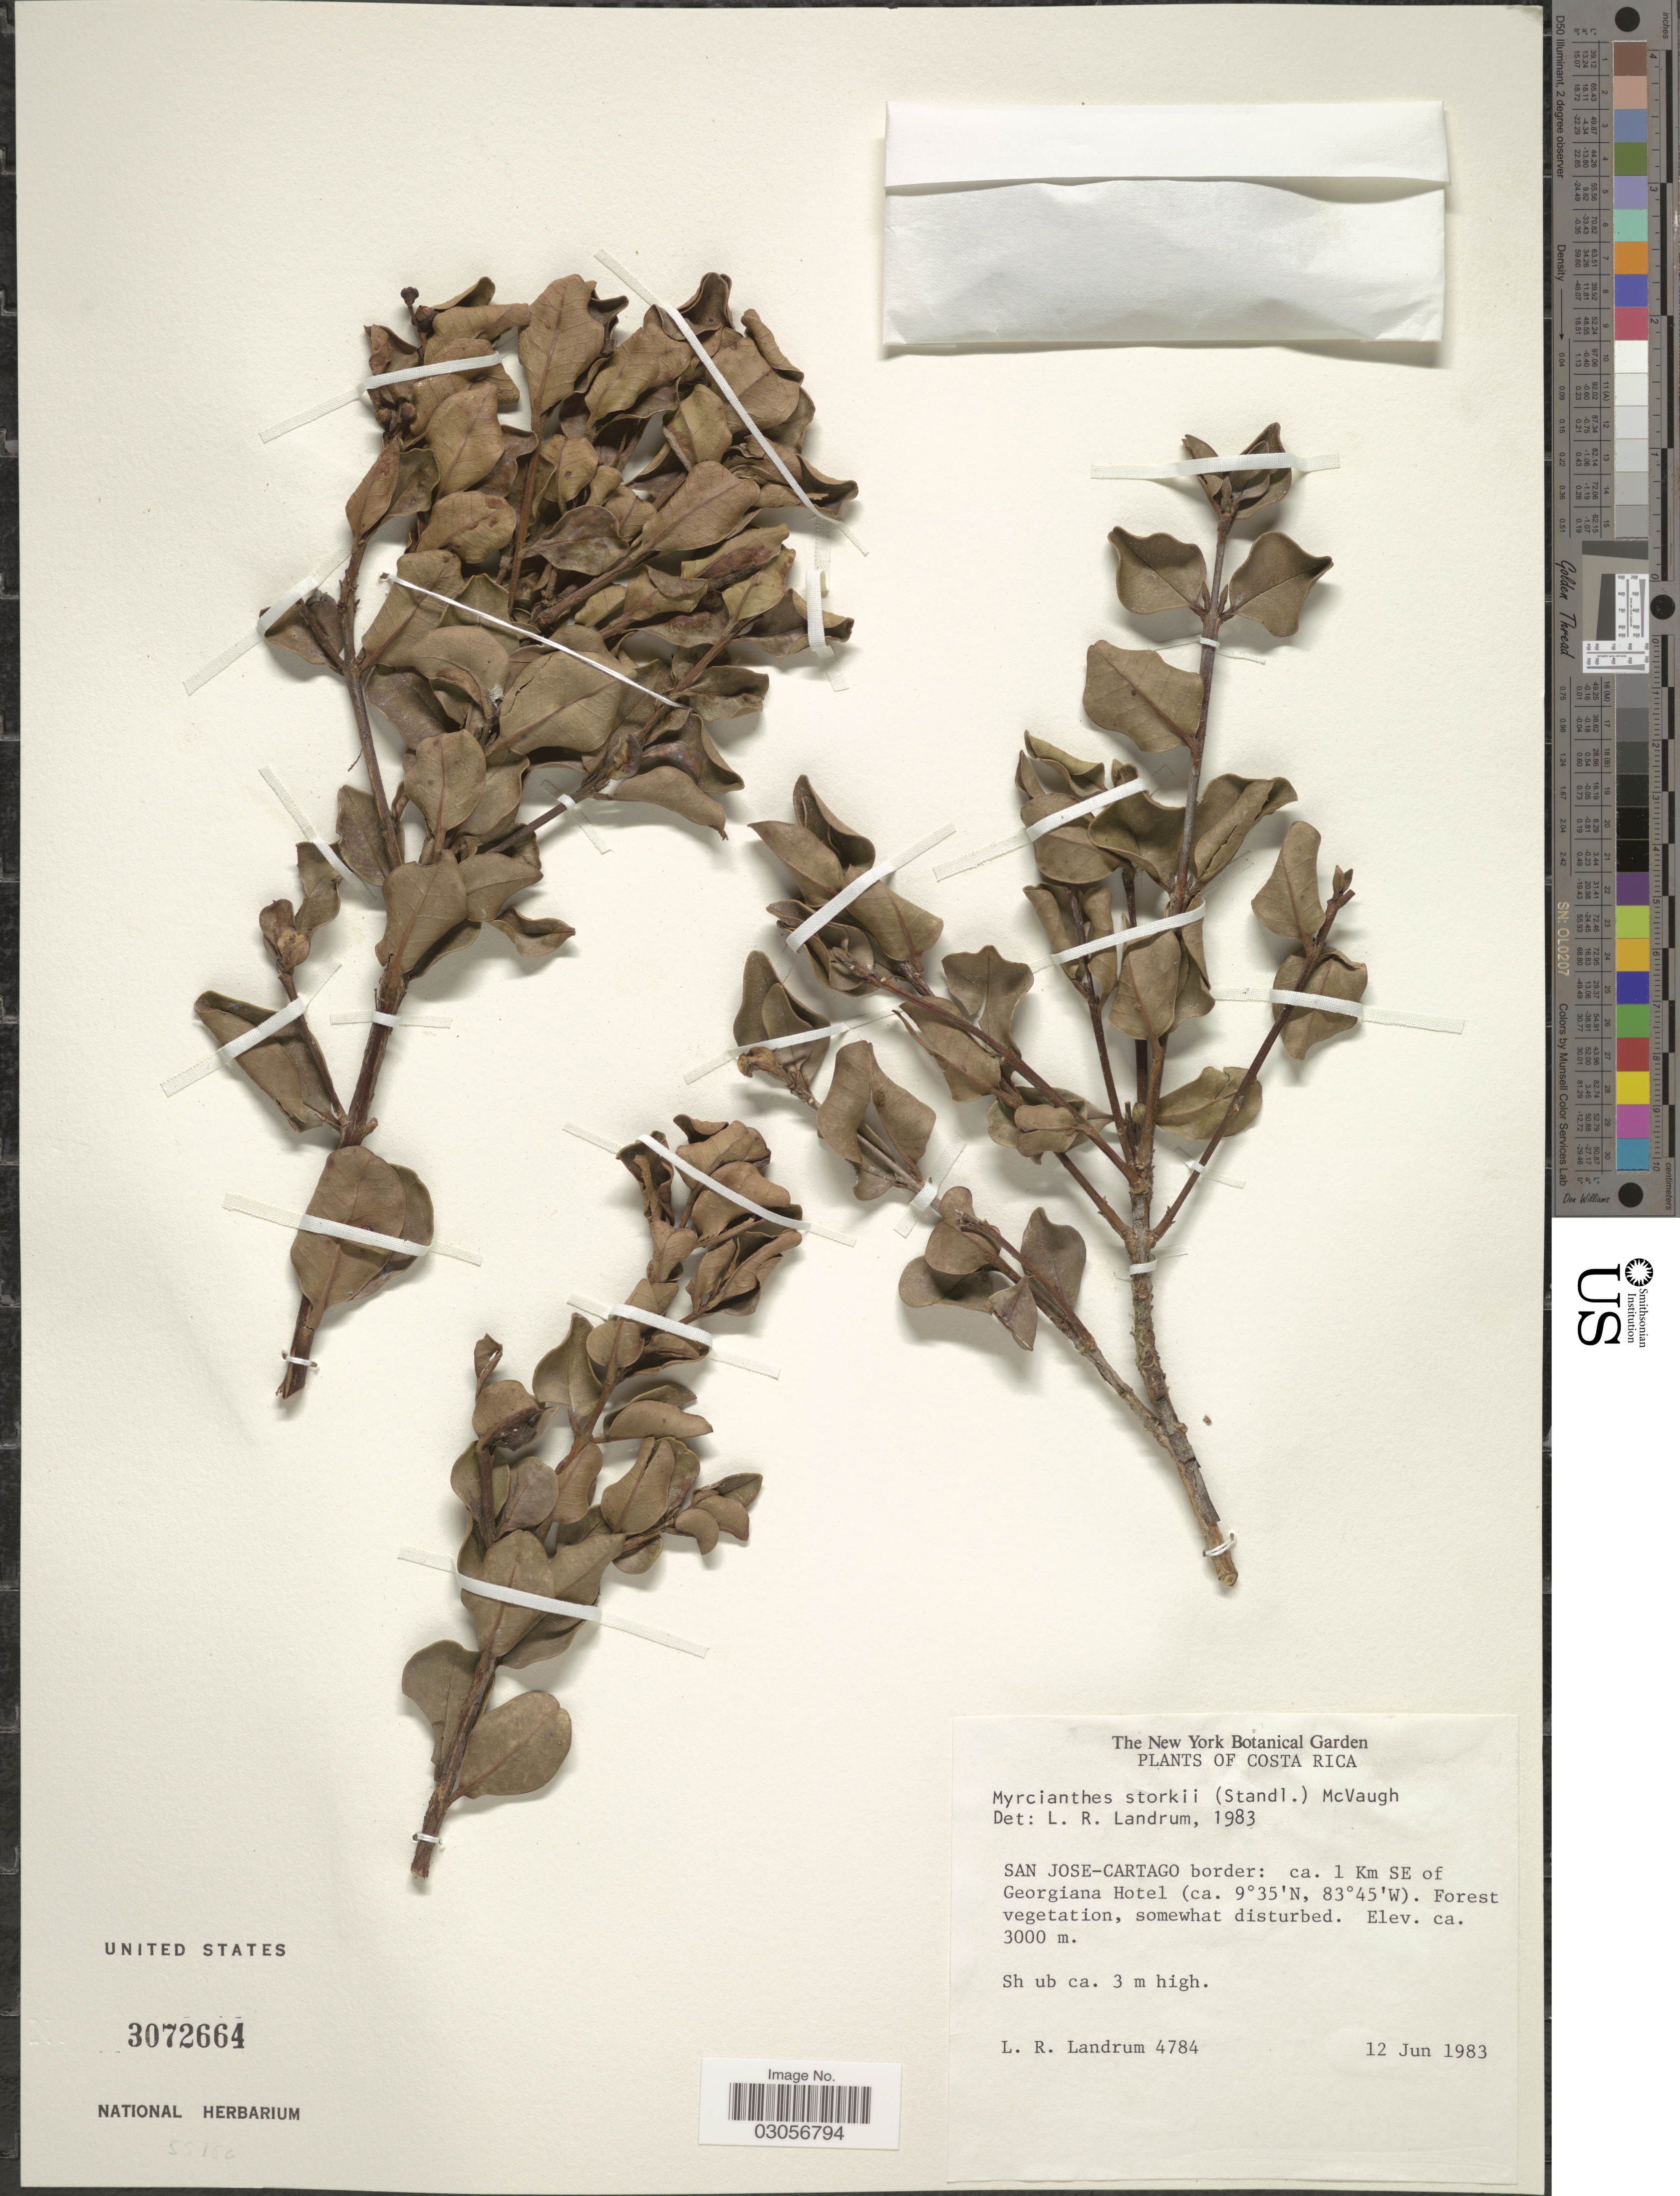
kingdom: Plantae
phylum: Tracheophyta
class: Magnoliopsida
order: Myrtales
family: Myrtaceae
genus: Myrcianthes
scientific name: Myrcianthes storkii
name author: (Standl.) McVaugh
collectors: L. R. Landrum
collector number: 4784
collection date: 1983-06-12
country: Costa Rica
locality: San Jose-Cartago border: ca. 1 Km SE of Georgiana Hotel.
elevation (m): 3000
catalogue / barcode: US 3072664